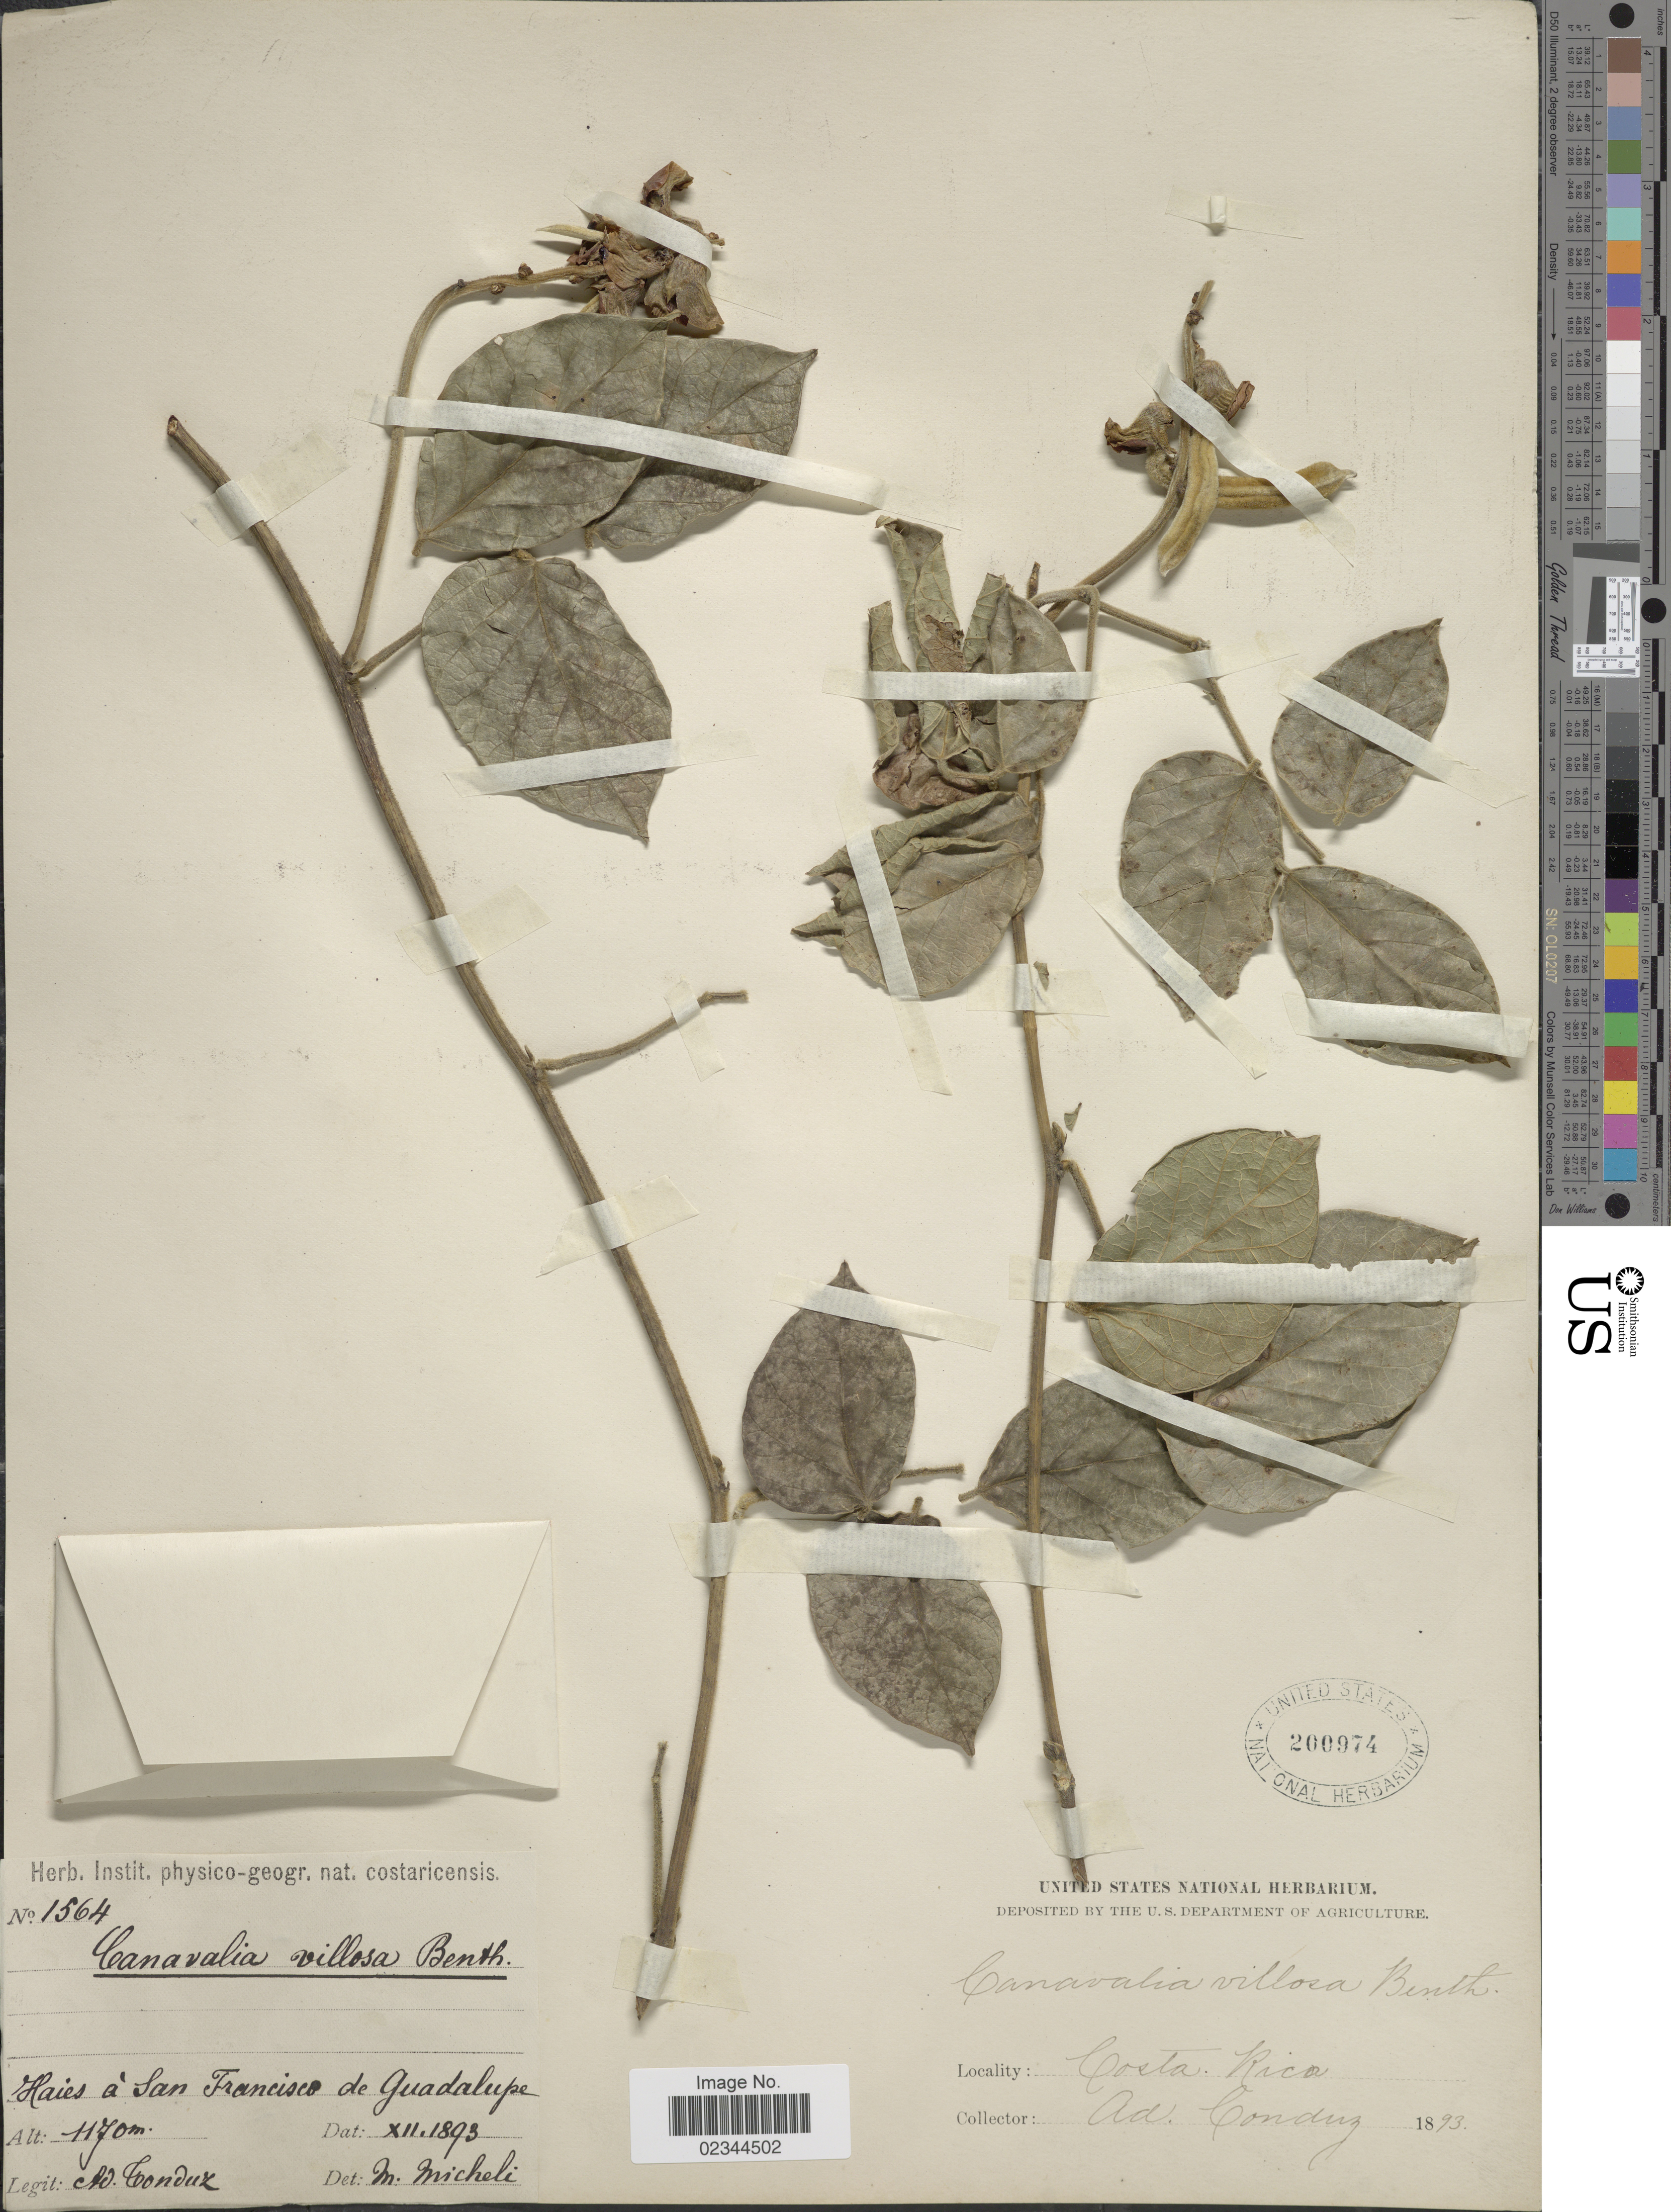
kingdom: Plantae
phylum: Tracheophyta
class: Magnoliopsida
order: Fabales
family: Fabaceae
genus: Canavalia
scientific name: Canavalia villosa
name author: Benth.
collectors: A. Tonduz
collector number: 1564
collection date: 1893-12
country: Costa Rica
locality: Haies a San Francisco de Guadalupe.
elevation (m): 1170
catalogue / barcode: US 200974